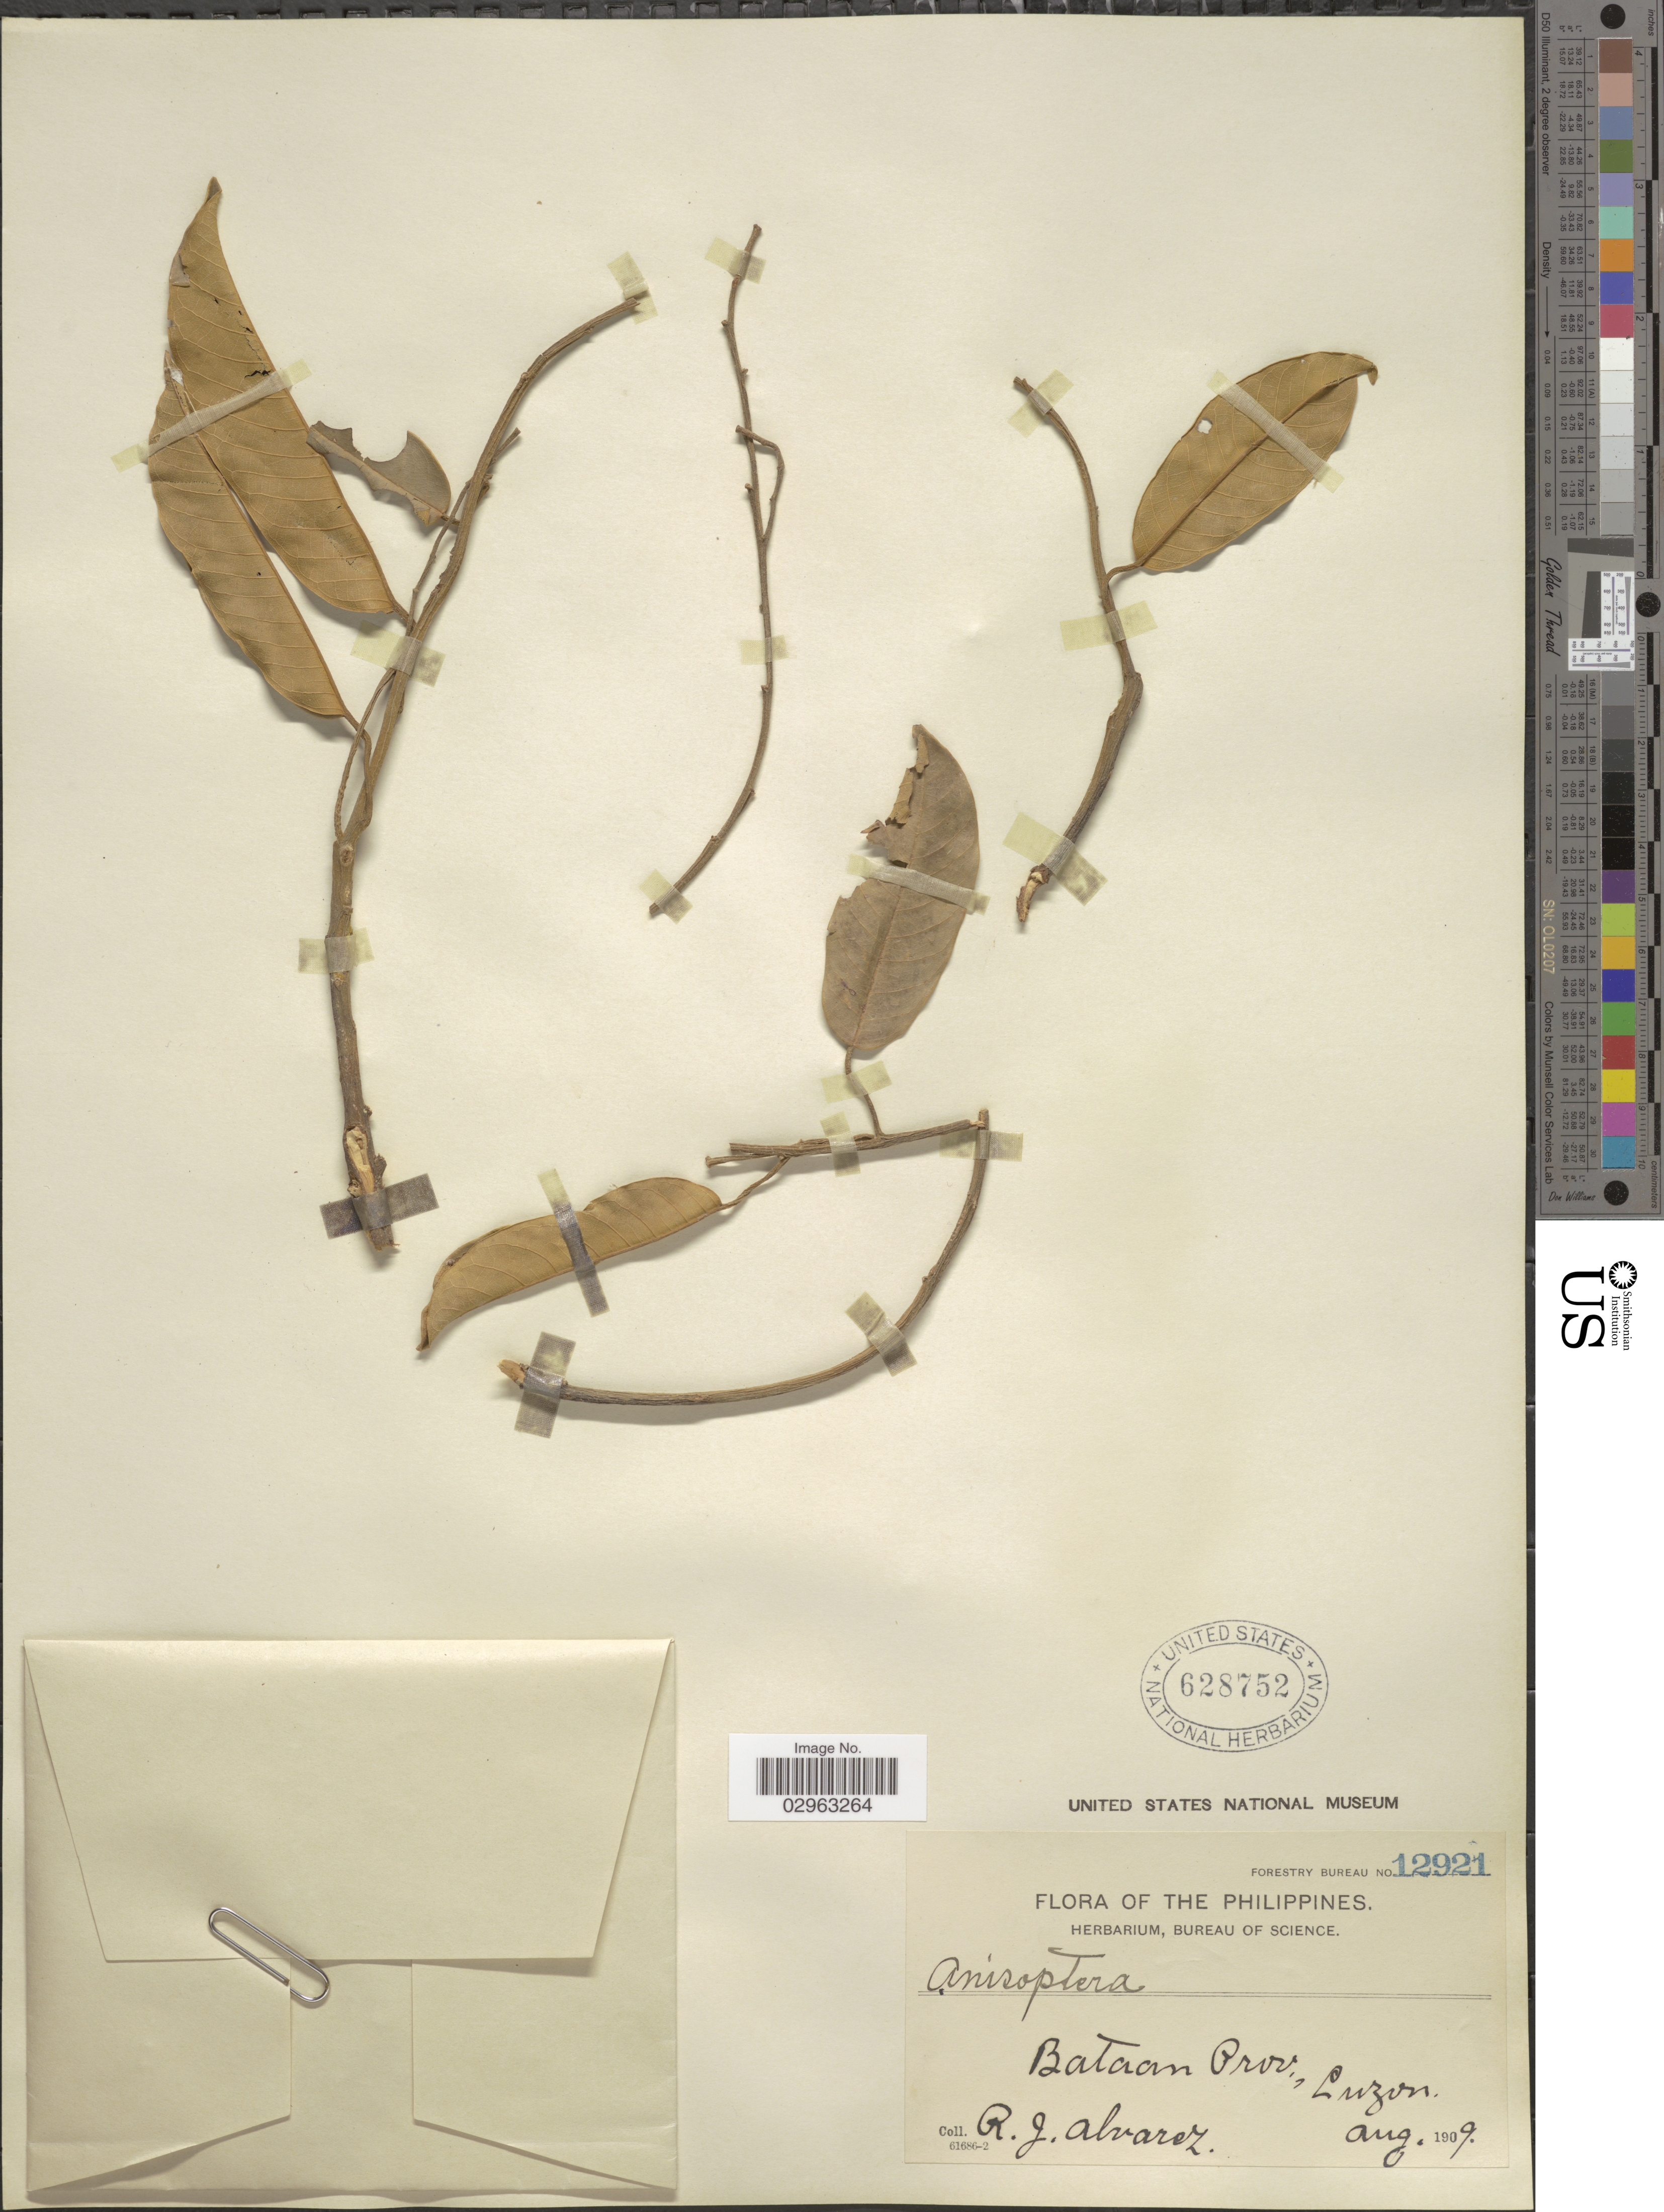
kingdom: Plantae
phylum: Tracheophyta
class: Magnoliopsida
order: Malvales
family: Dipterocarpaceae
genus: Anisoptera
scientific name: Anisoptera sp.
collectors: R. Alvarez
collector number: Forestry Bureau 12921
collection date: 1909-08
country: Philippines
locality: Bataan Prov., Luzon.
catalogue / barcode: US 628752